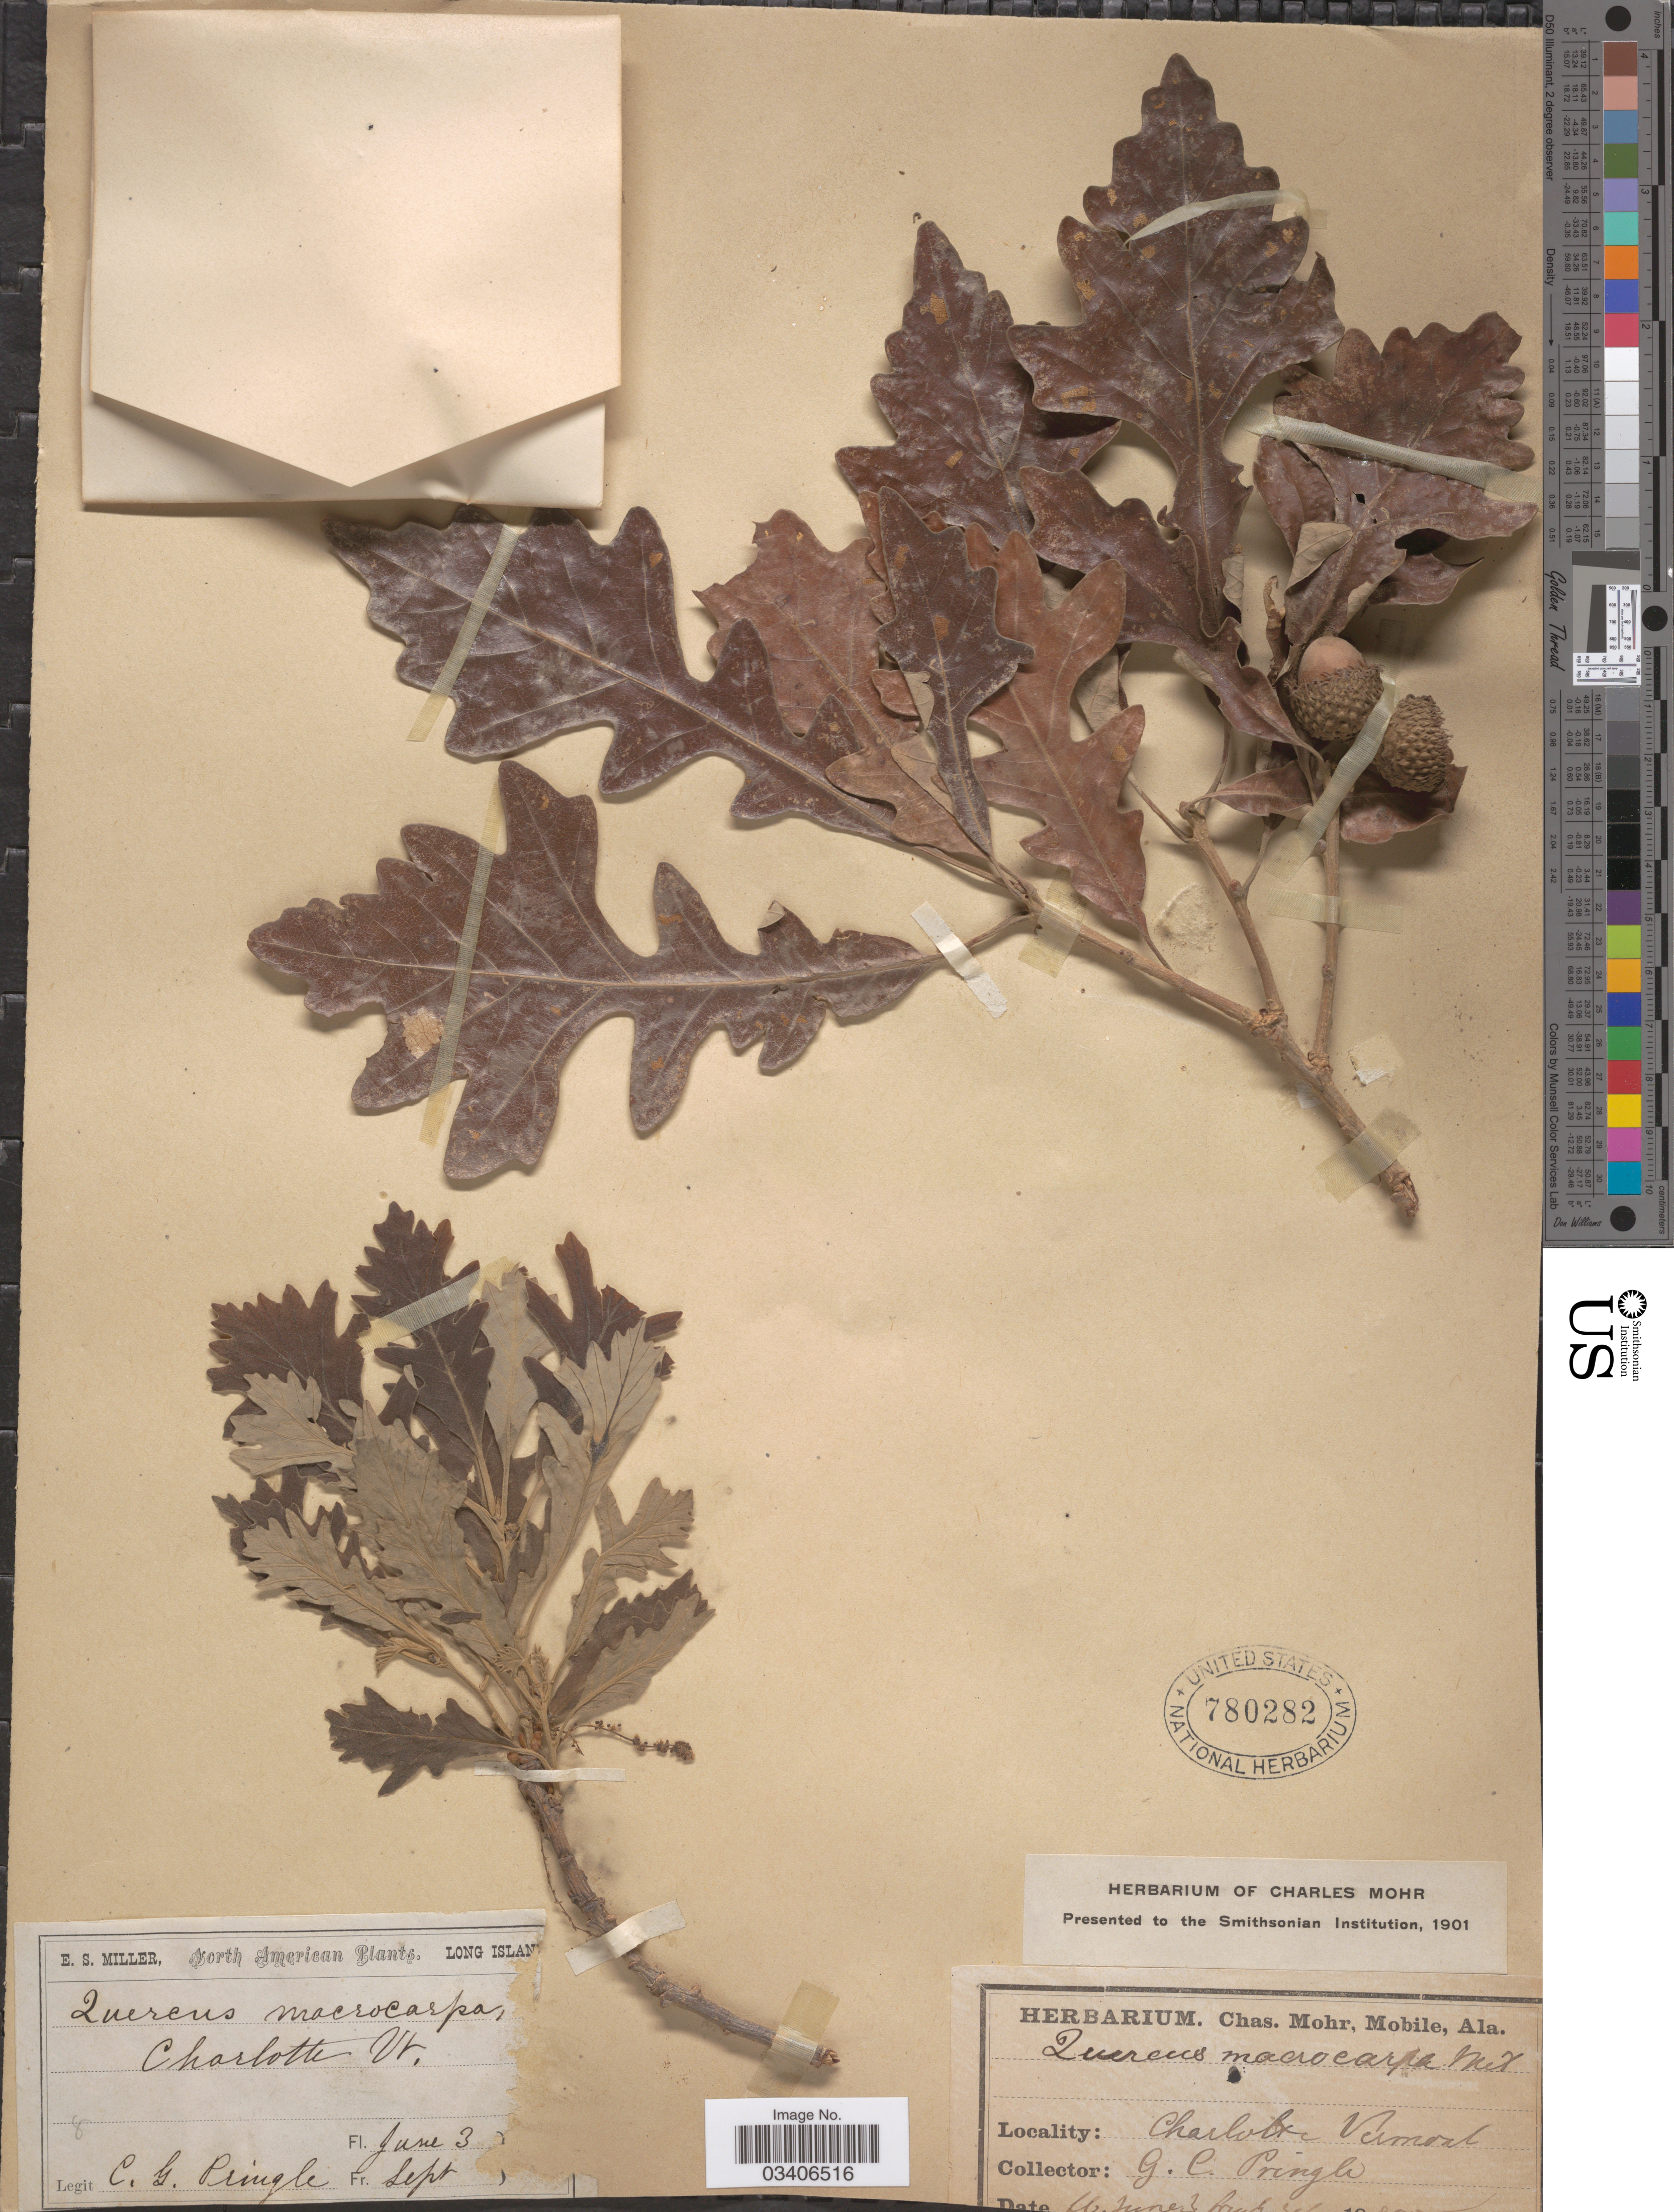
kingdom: Plantae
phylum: Tracheophyta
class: Magnoliopsida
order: Fagales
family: Fagaceae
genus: Quercus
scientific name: Quercus macrocarpa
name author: Michx.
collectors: C. G. Pringle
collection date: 1999-06-03/1999-09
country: United States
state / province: Vermont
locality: Charlotte.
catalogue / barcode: US 780282